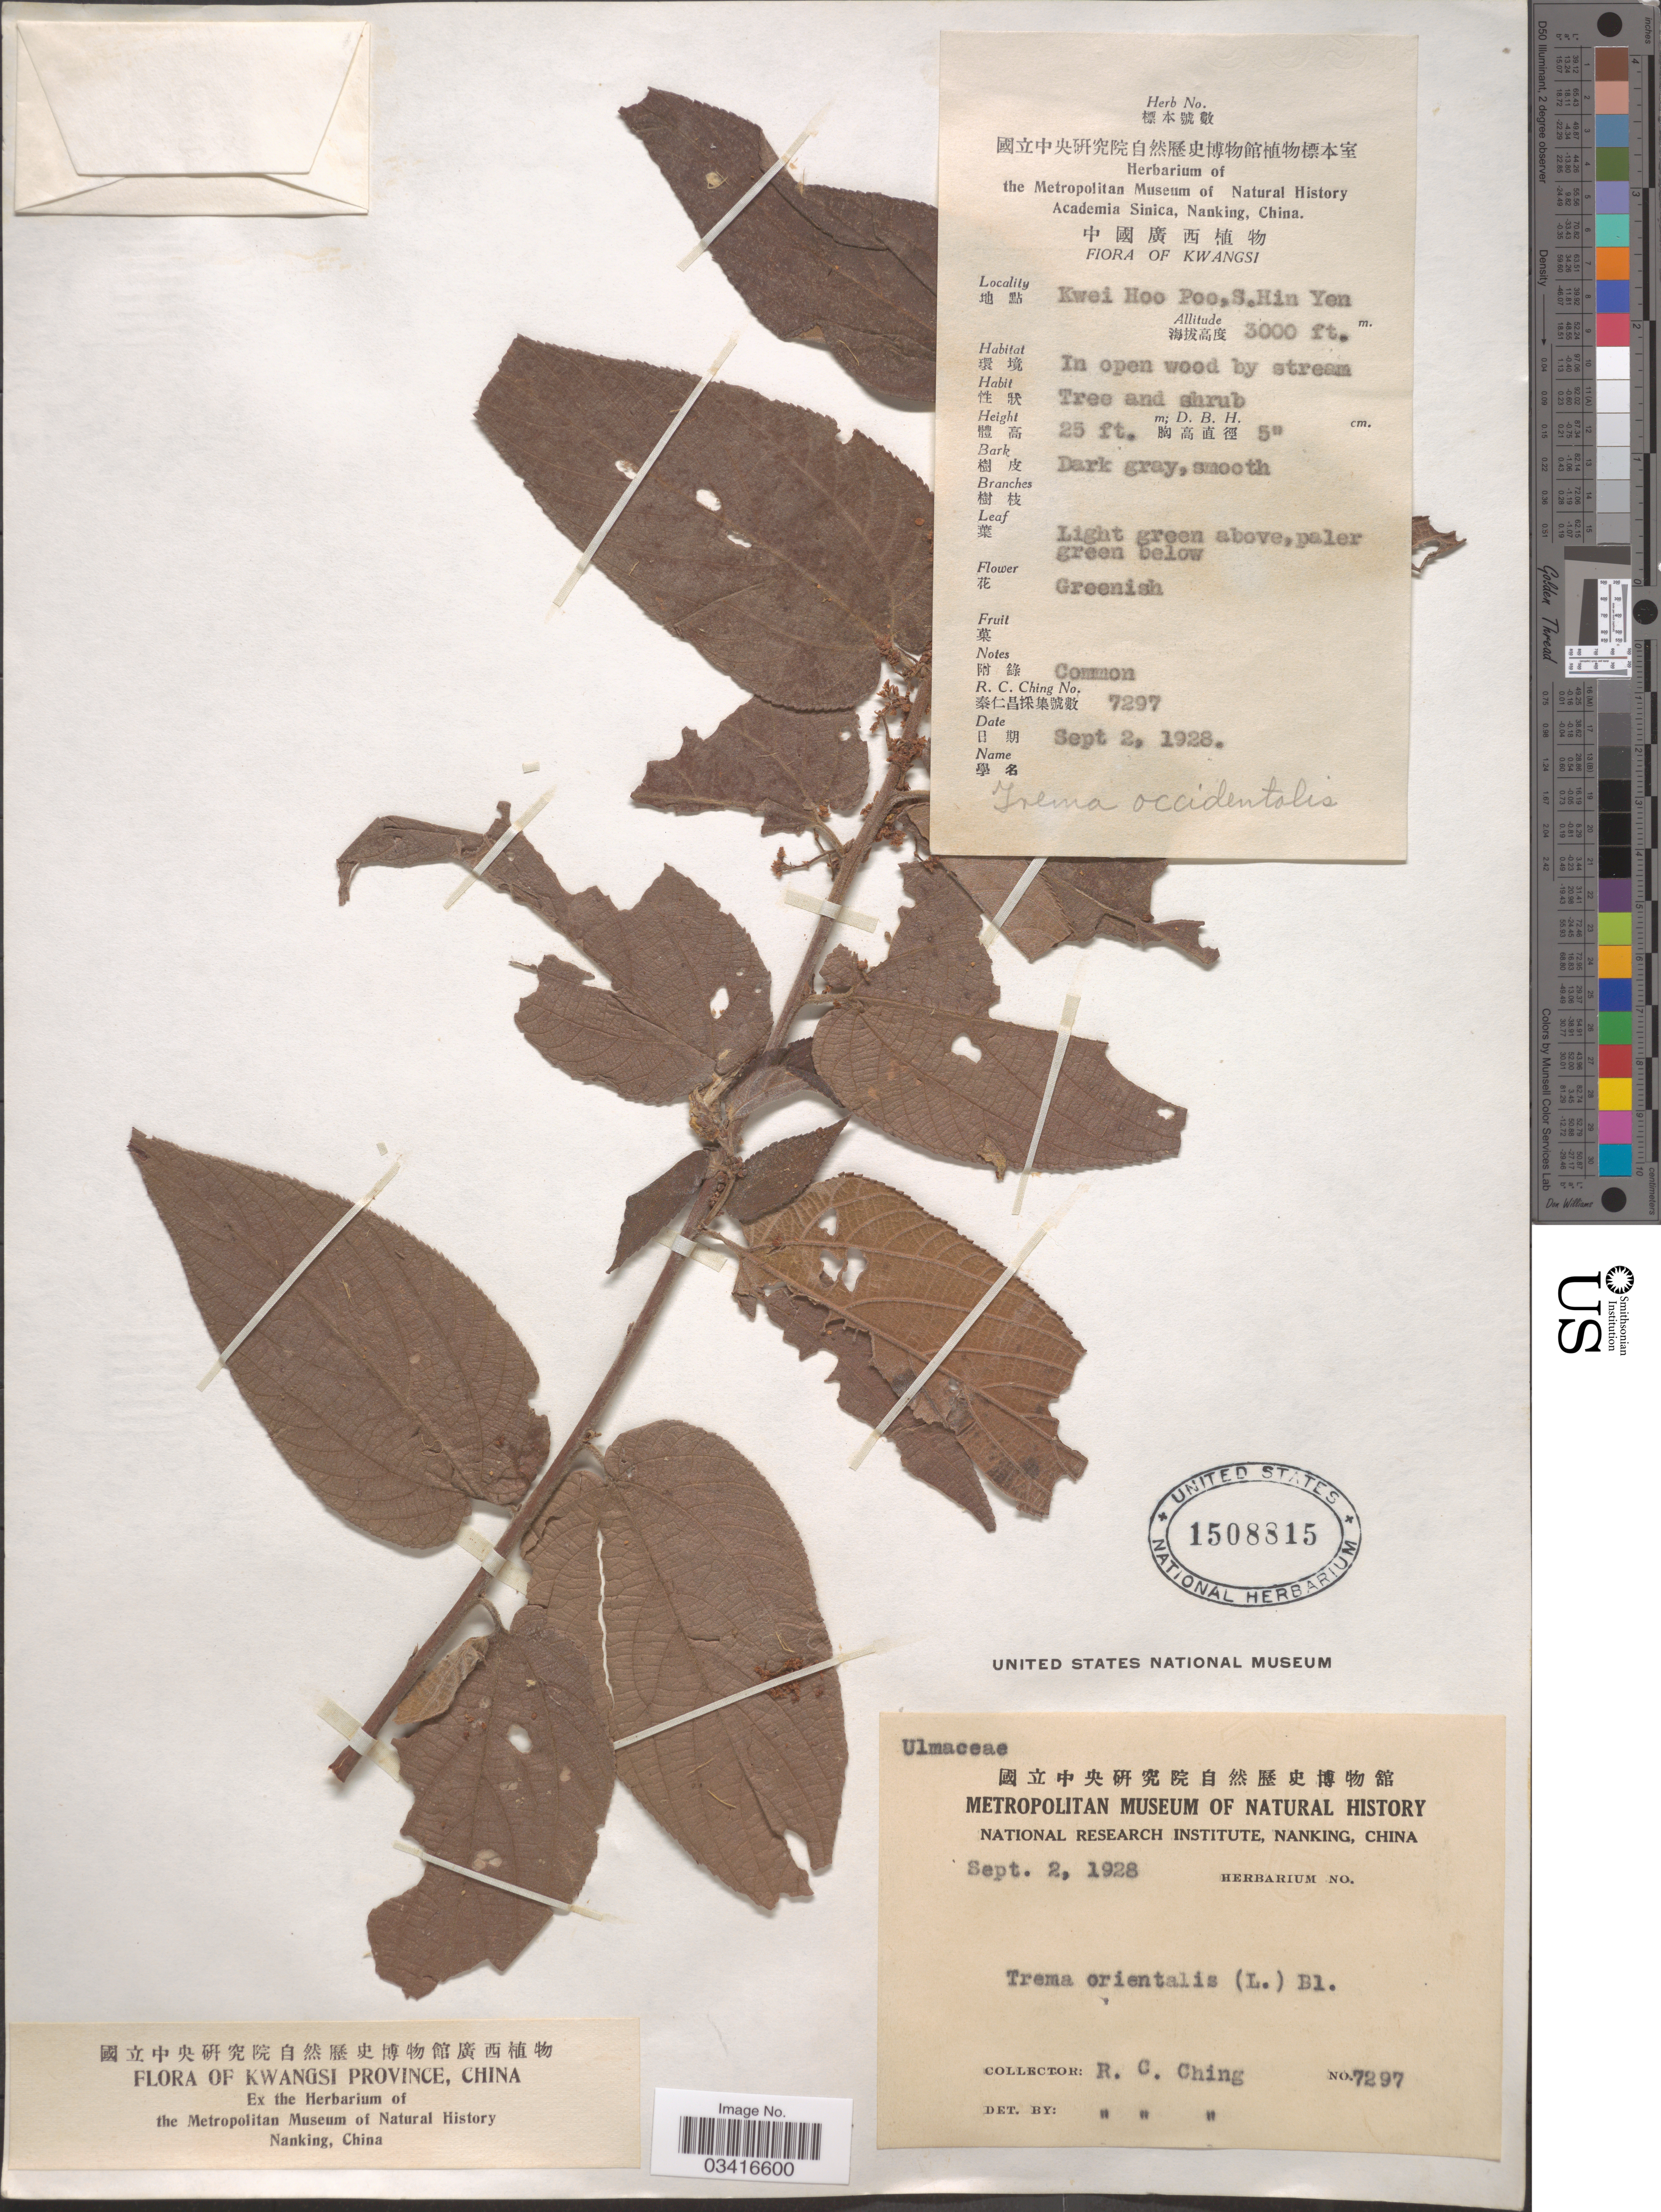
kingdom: Plantae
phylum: Tracheophyta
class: Magnoliopsida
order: Rosales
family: Cannabaceae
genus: Trema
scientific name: Trema orientale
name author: (L.) Blume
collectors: R. C. Ching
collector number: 7297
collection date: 1928-09-02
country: China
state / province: Guangxi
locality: Kwangsi. Kwangsi Province. Kwei Hoo Poo, S.Hin Yen.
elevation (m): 914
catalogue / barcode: US 1508815